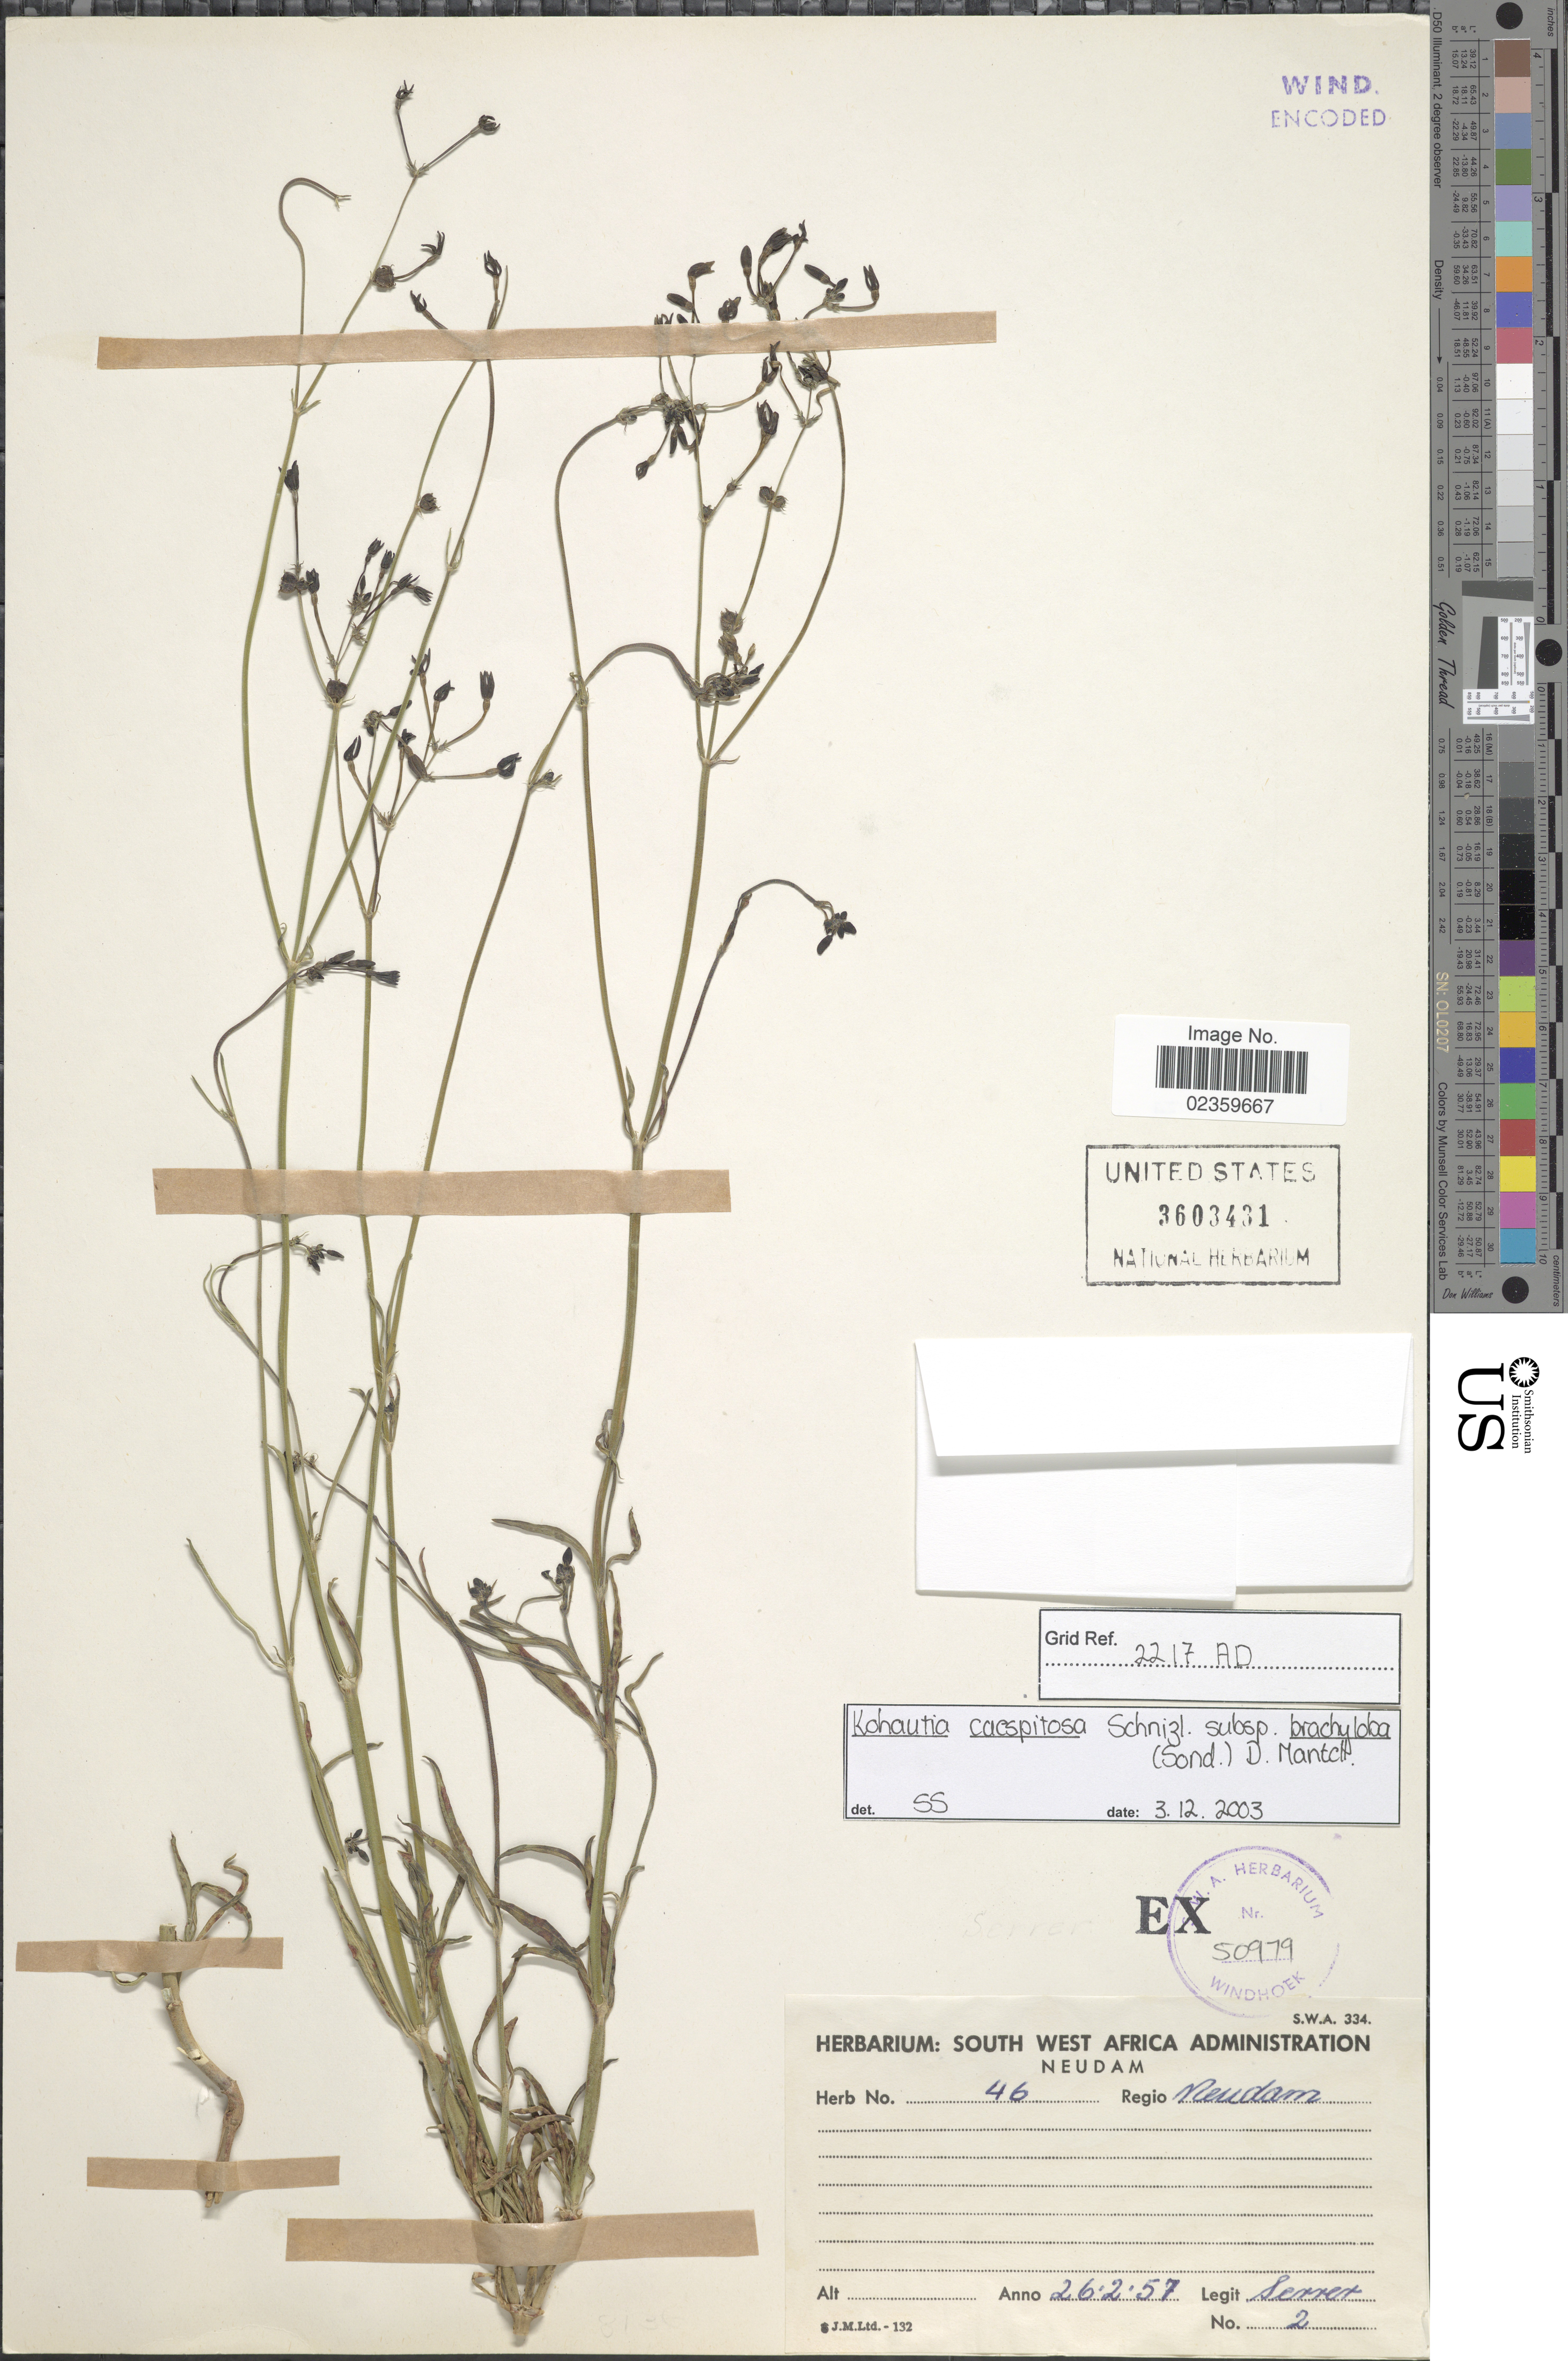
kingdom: Plantae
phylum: Tracheophyta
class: Magnoliopsida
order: Gentianales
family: Rubiaceae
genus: Kohautia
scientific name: Kohautia caespitosa subsp. brachyloba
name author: (Sond.) Mantell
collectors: Serret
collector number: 2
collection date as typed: Transcribed d/m/y: 26/2/57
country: Namibia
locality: Neudam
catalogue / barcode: US 3603431